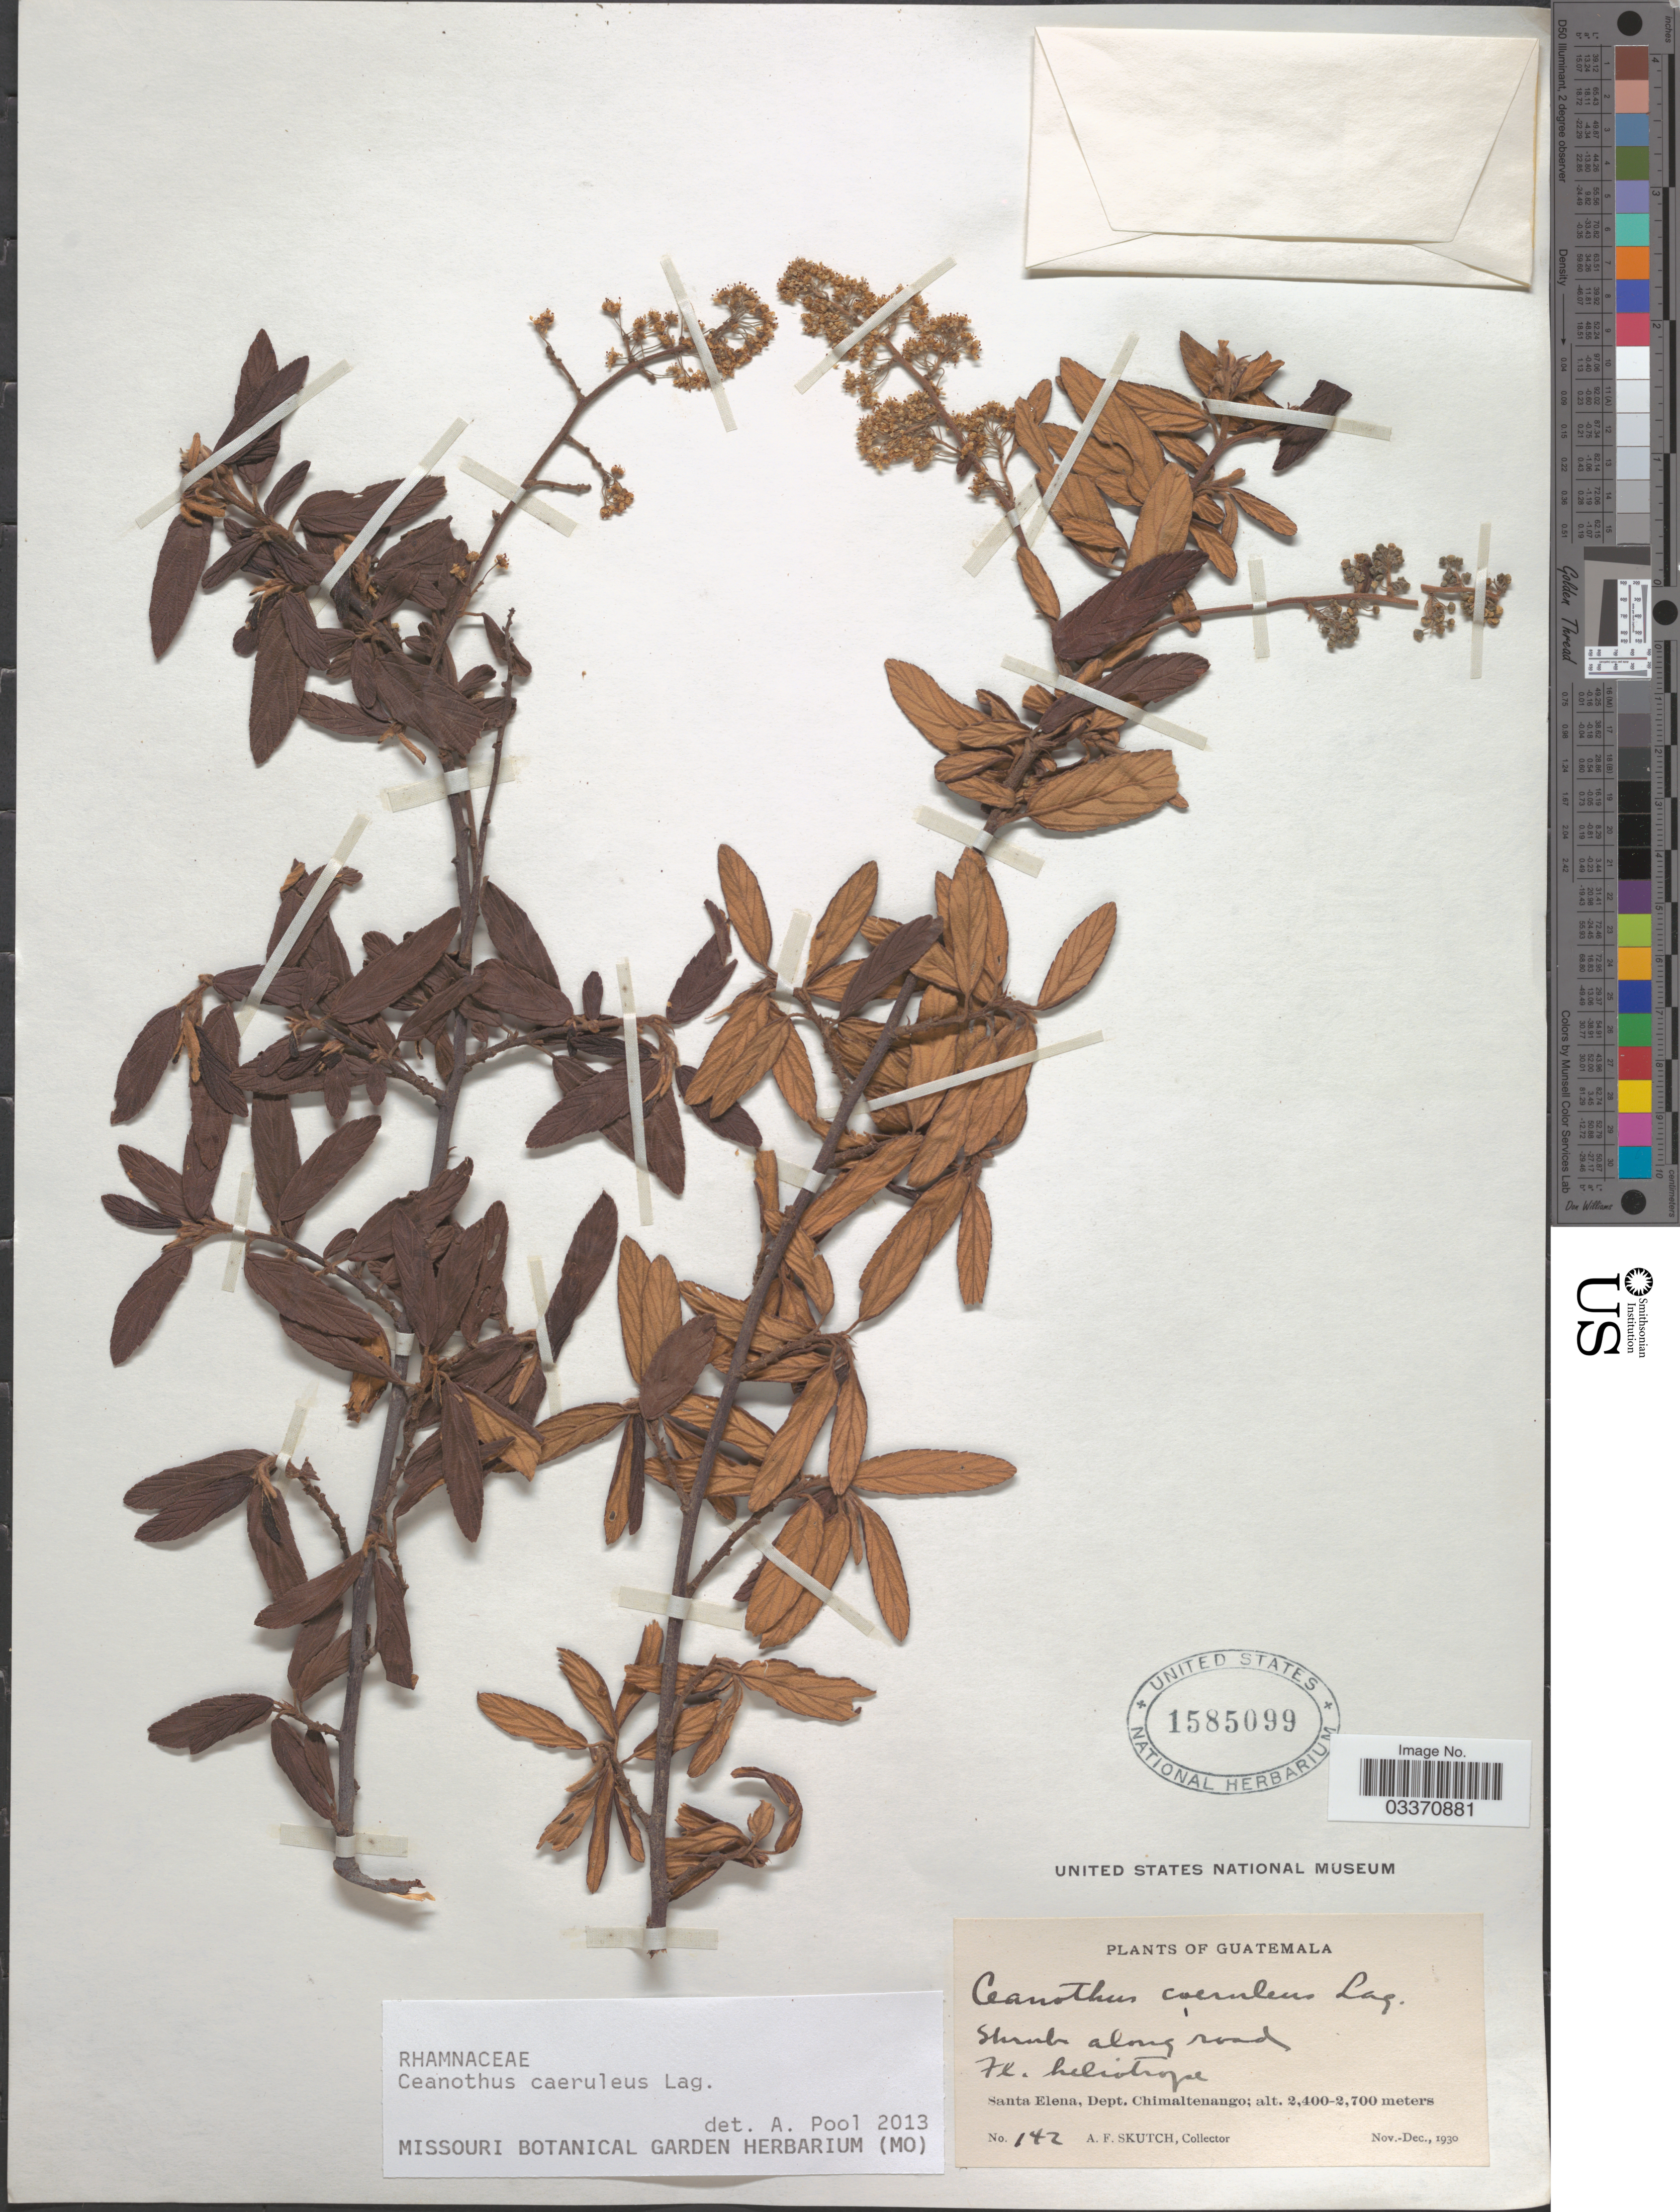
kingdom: Plantae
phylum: Tracheophyta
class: Magnoliopsida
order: Rosales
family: Rhamnaceae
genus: Ceanothus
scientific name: Ceanothus caeruleus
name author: Lag.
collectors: A. F. Skutch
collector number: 142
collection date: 1930-11/1930-12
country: Guatemala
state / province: Chimaltenango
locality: Santa Elena, Dept. Chimaltenango.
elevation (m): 2400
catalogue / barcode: US 1585099